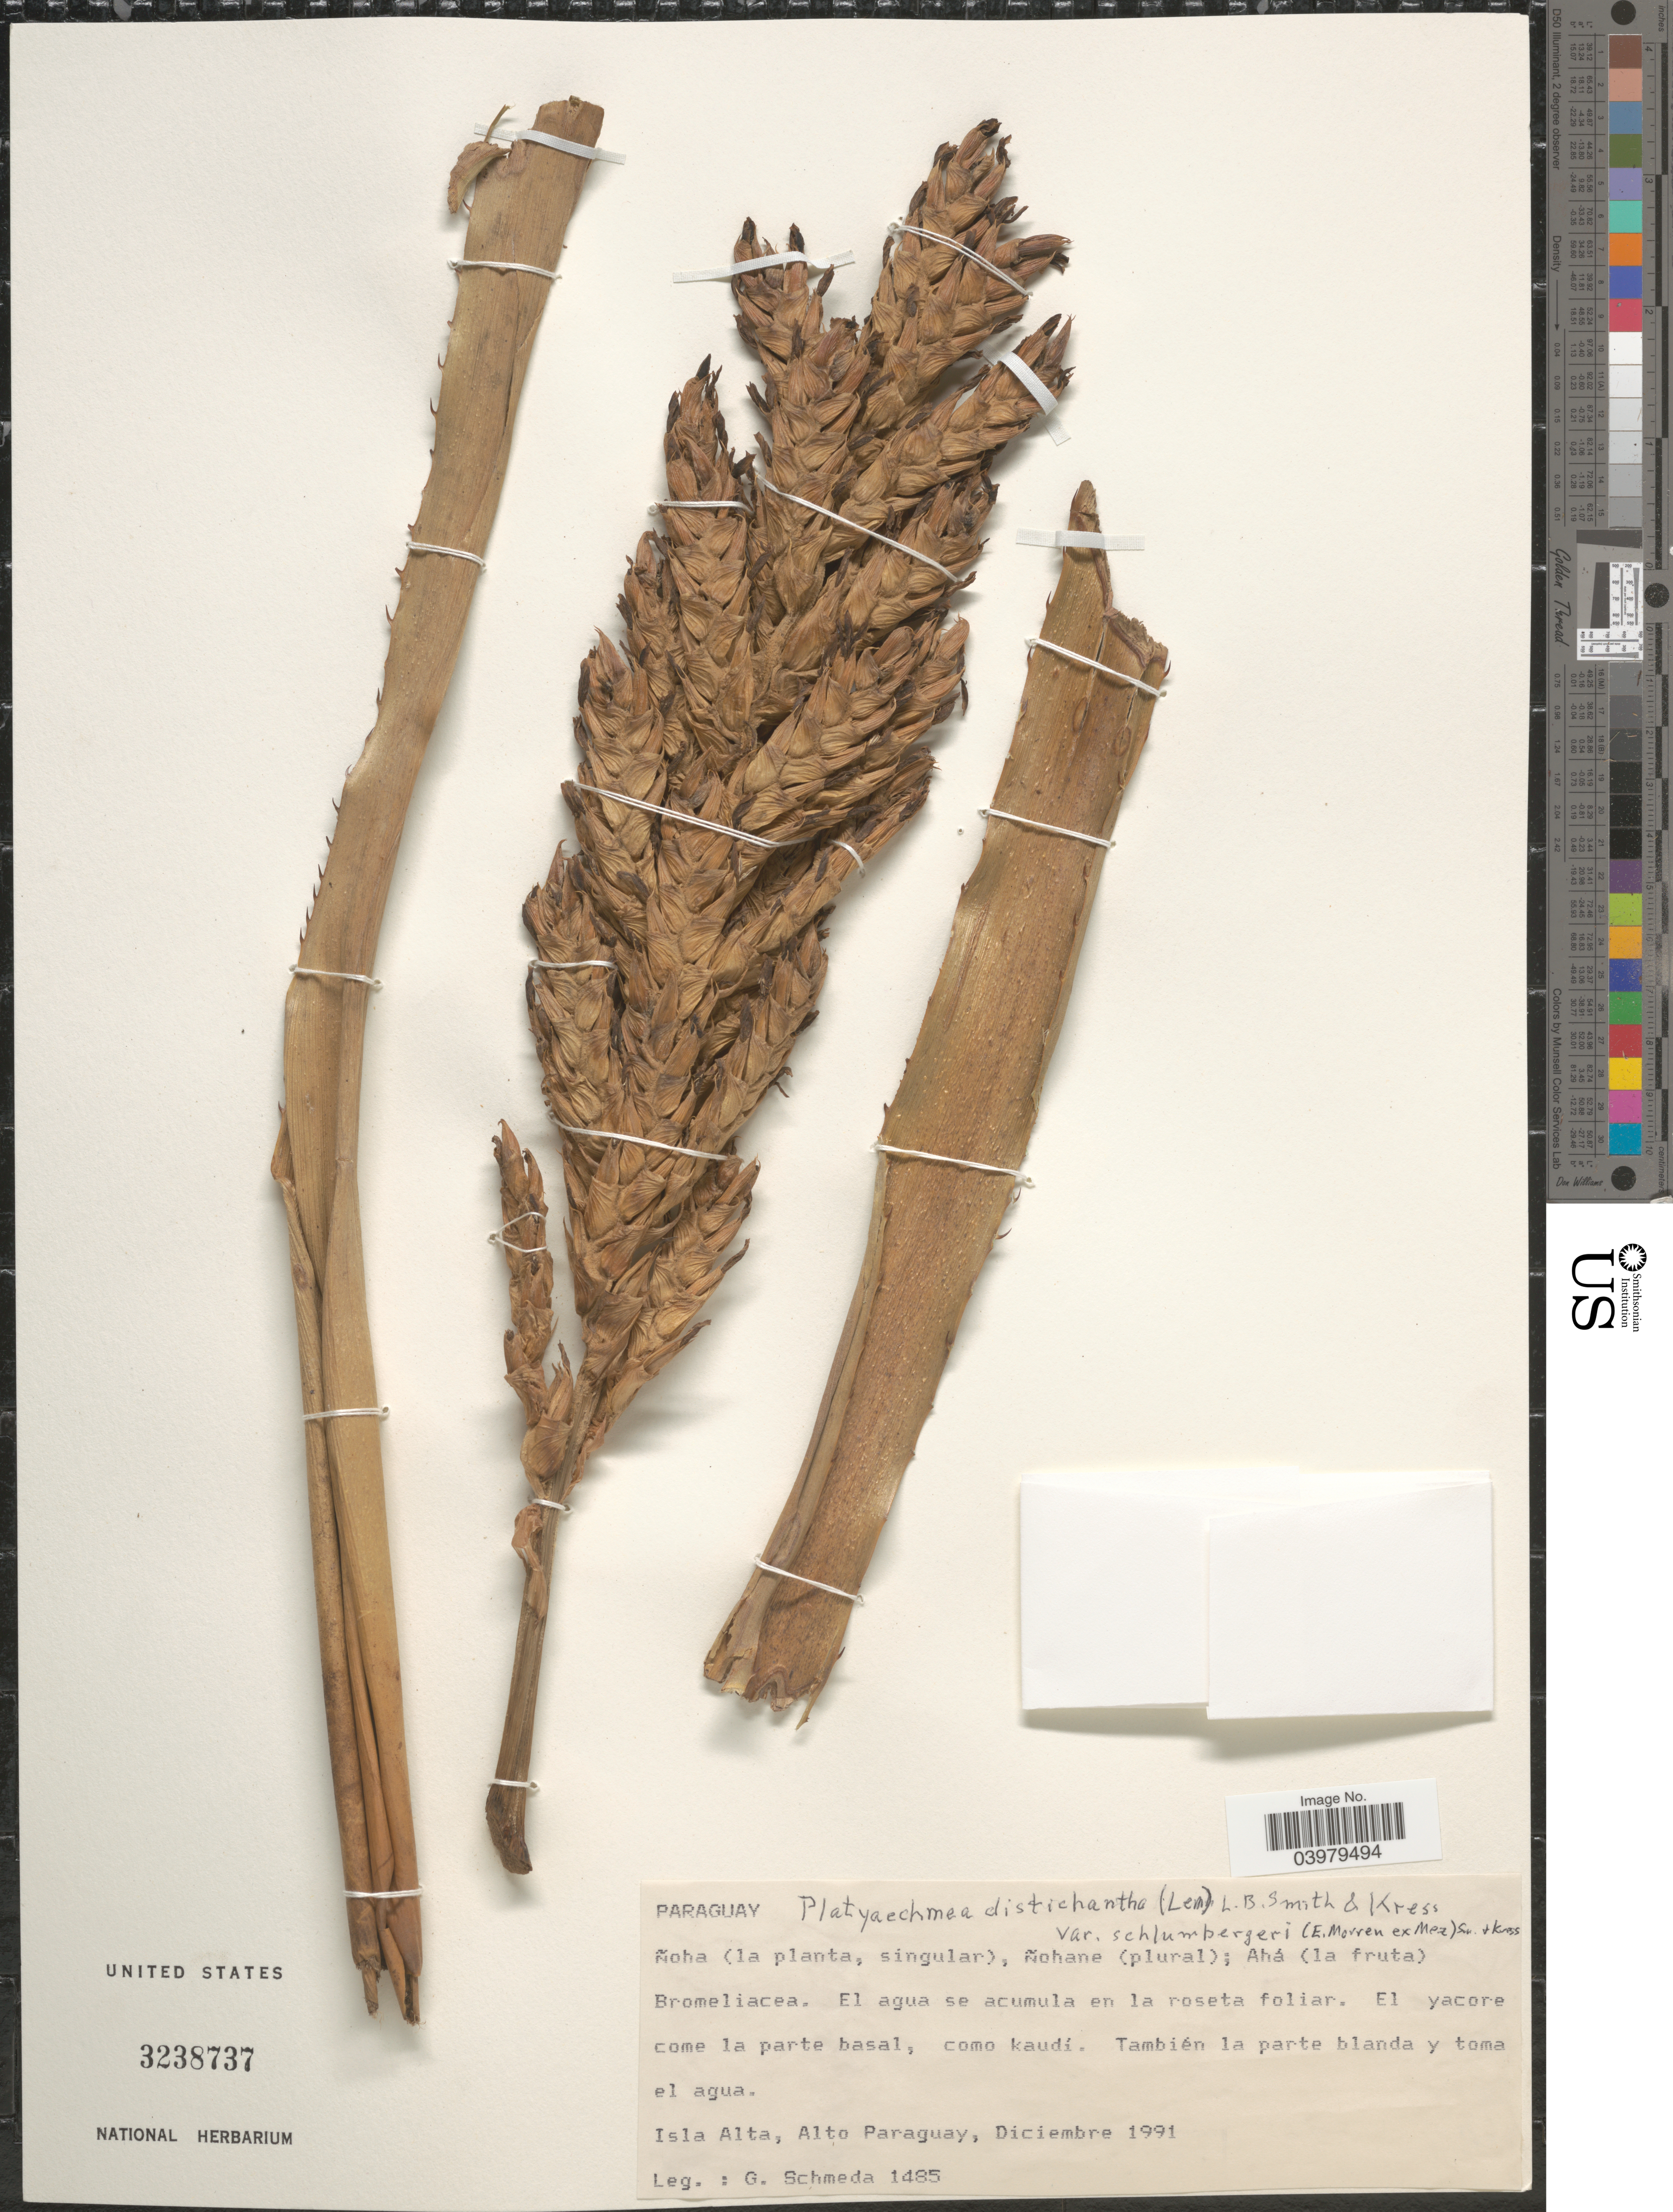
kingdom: Plantae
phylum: Tracheophyta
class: Liliopsida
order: Poales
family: Bromeliaceae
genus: Aechmea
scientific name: Aechmea distichantha var. schlumbergeri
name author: É. Morren ex Mez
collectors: G. Schmeda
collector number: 1485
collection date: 1991-12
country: Paraguay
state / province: Alto Paraguay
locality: Isla Alta.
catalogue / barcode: US 3238737